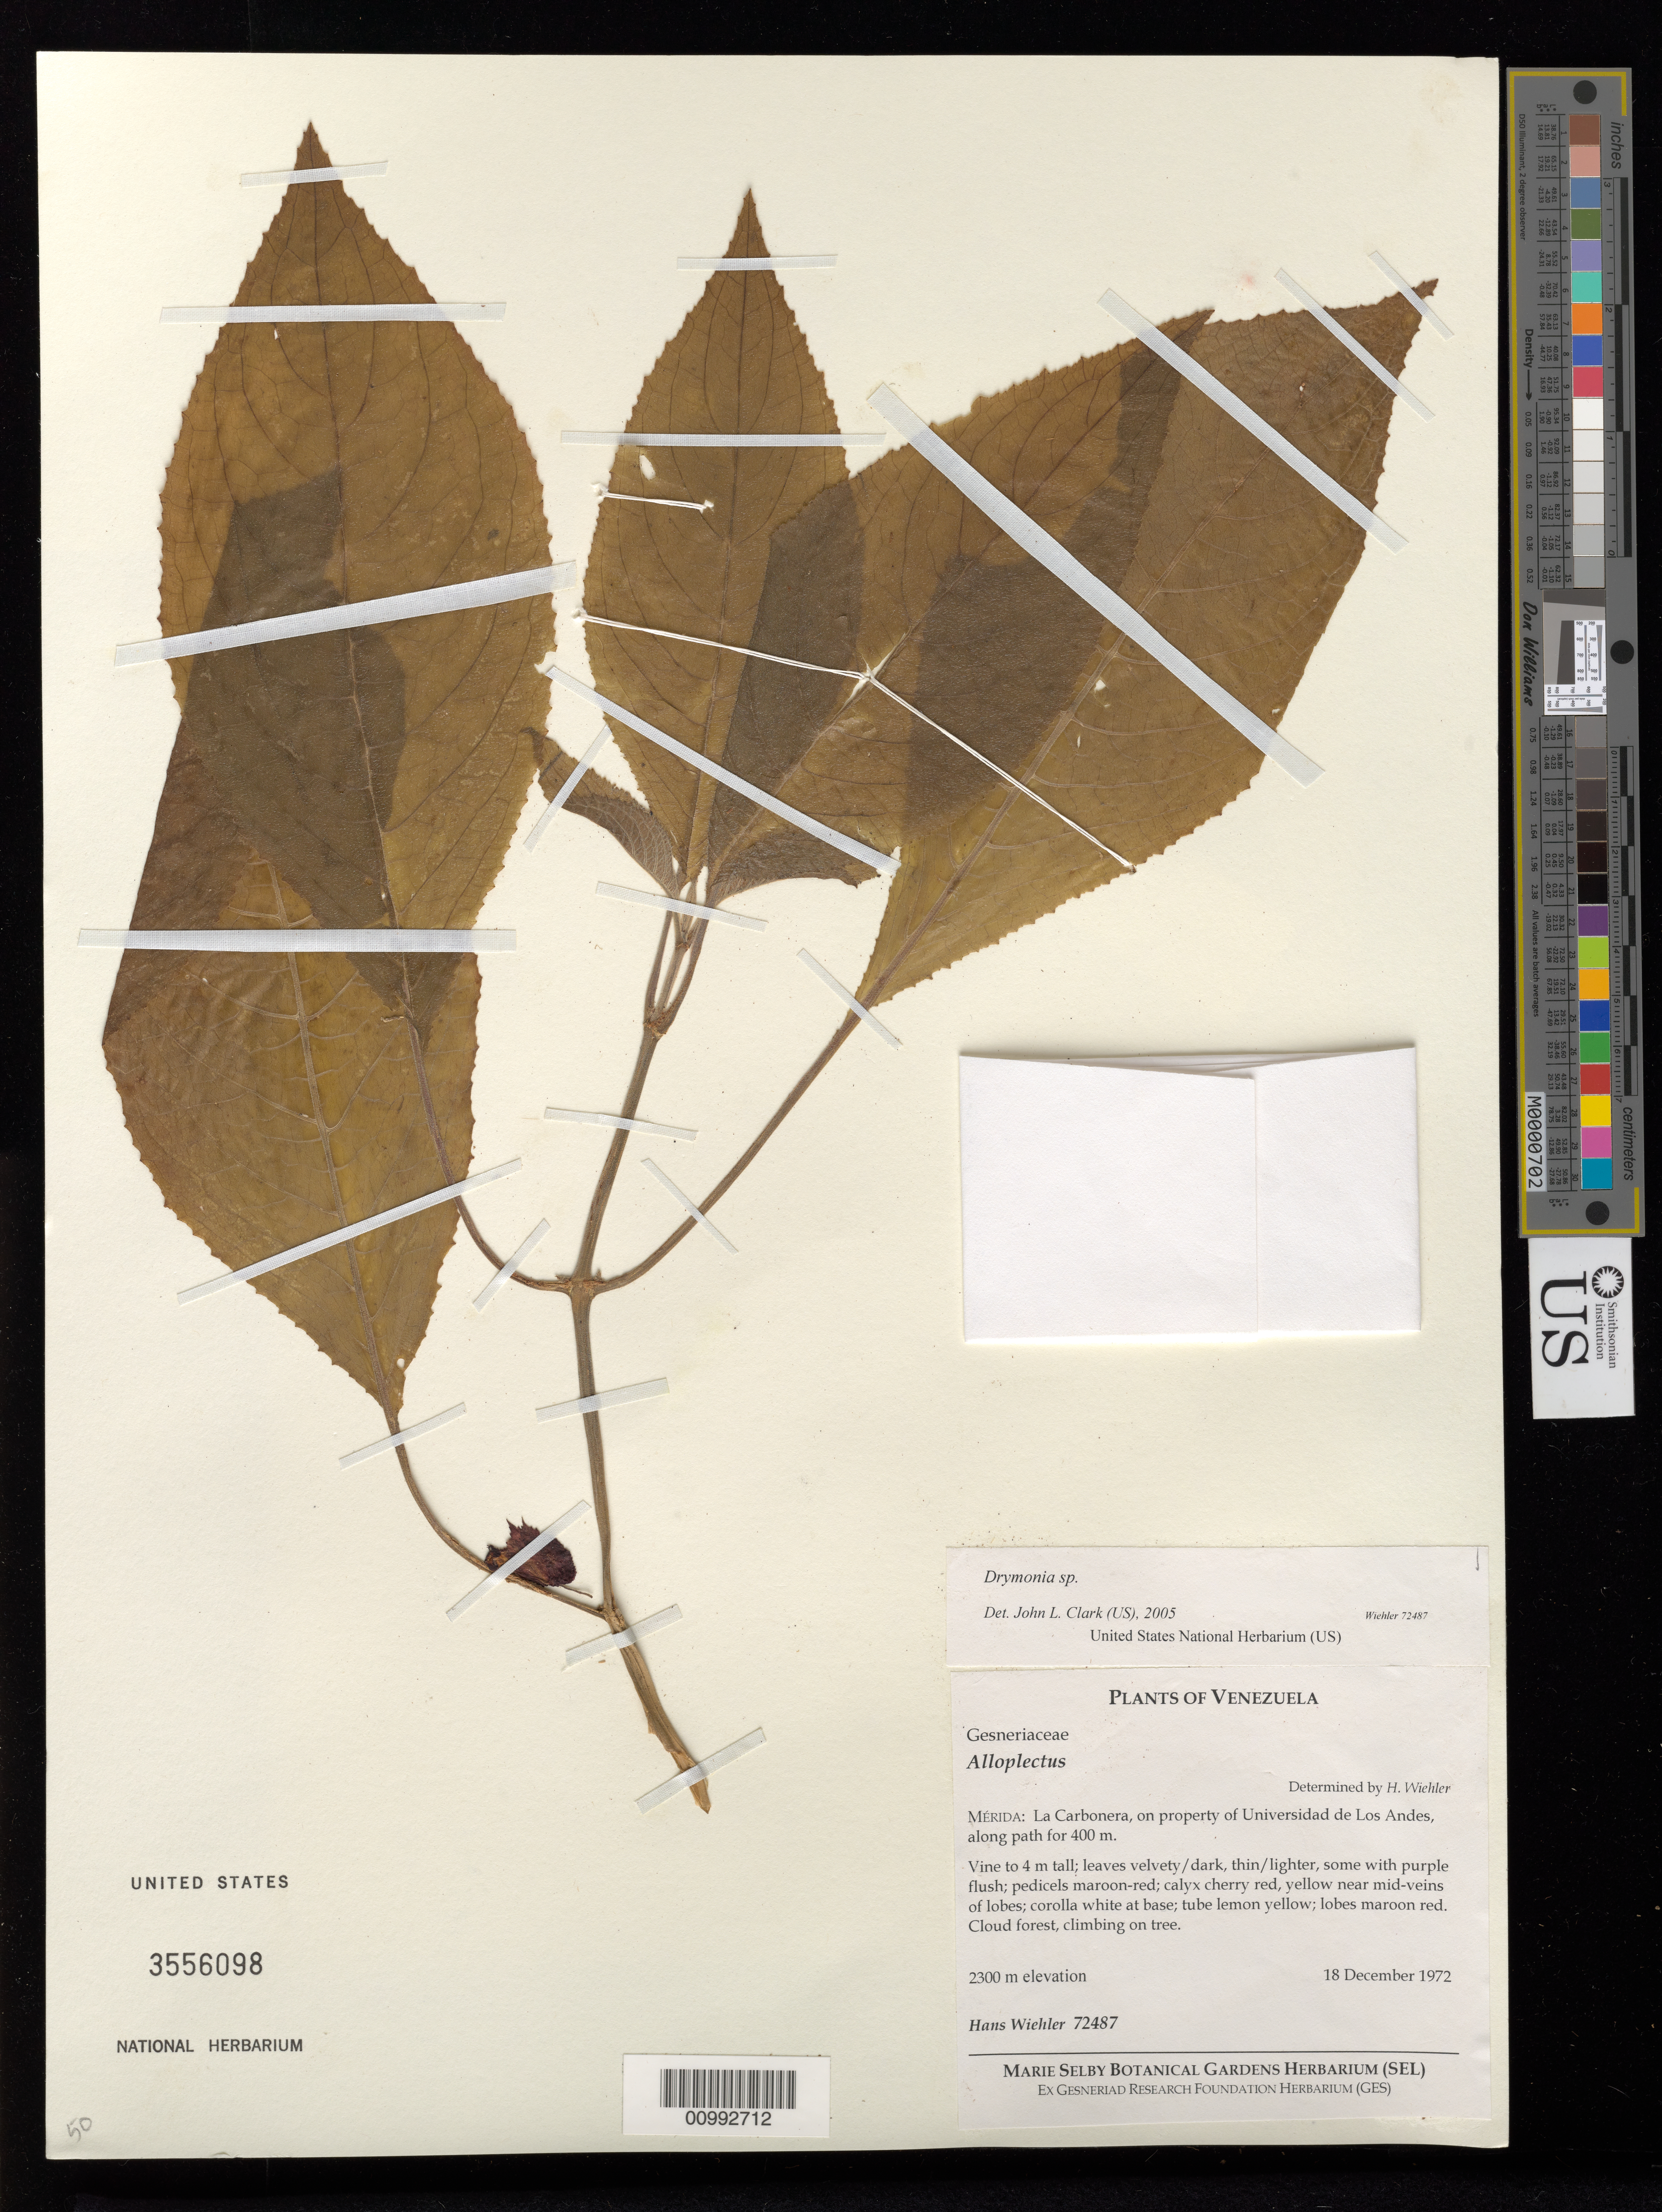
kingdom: Plantae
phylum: Tracheophyta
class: Magnoliopsida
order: Lamiales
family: Gesneriaceae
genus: Drymonia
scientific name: Drymonia sp.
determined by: Clark, J. L., (SEL), The Marie Selby Botanical Garden (UNITED STATES)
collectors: H. J. Wiehler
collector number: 72487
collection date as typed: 18 Dec 1972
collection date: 1972-12-18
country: Venezuela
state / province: Mérida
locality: La Carbonera, on property of Universidad de Los Andes, along path for 400 m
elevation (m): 2300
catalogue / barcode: US 3556098